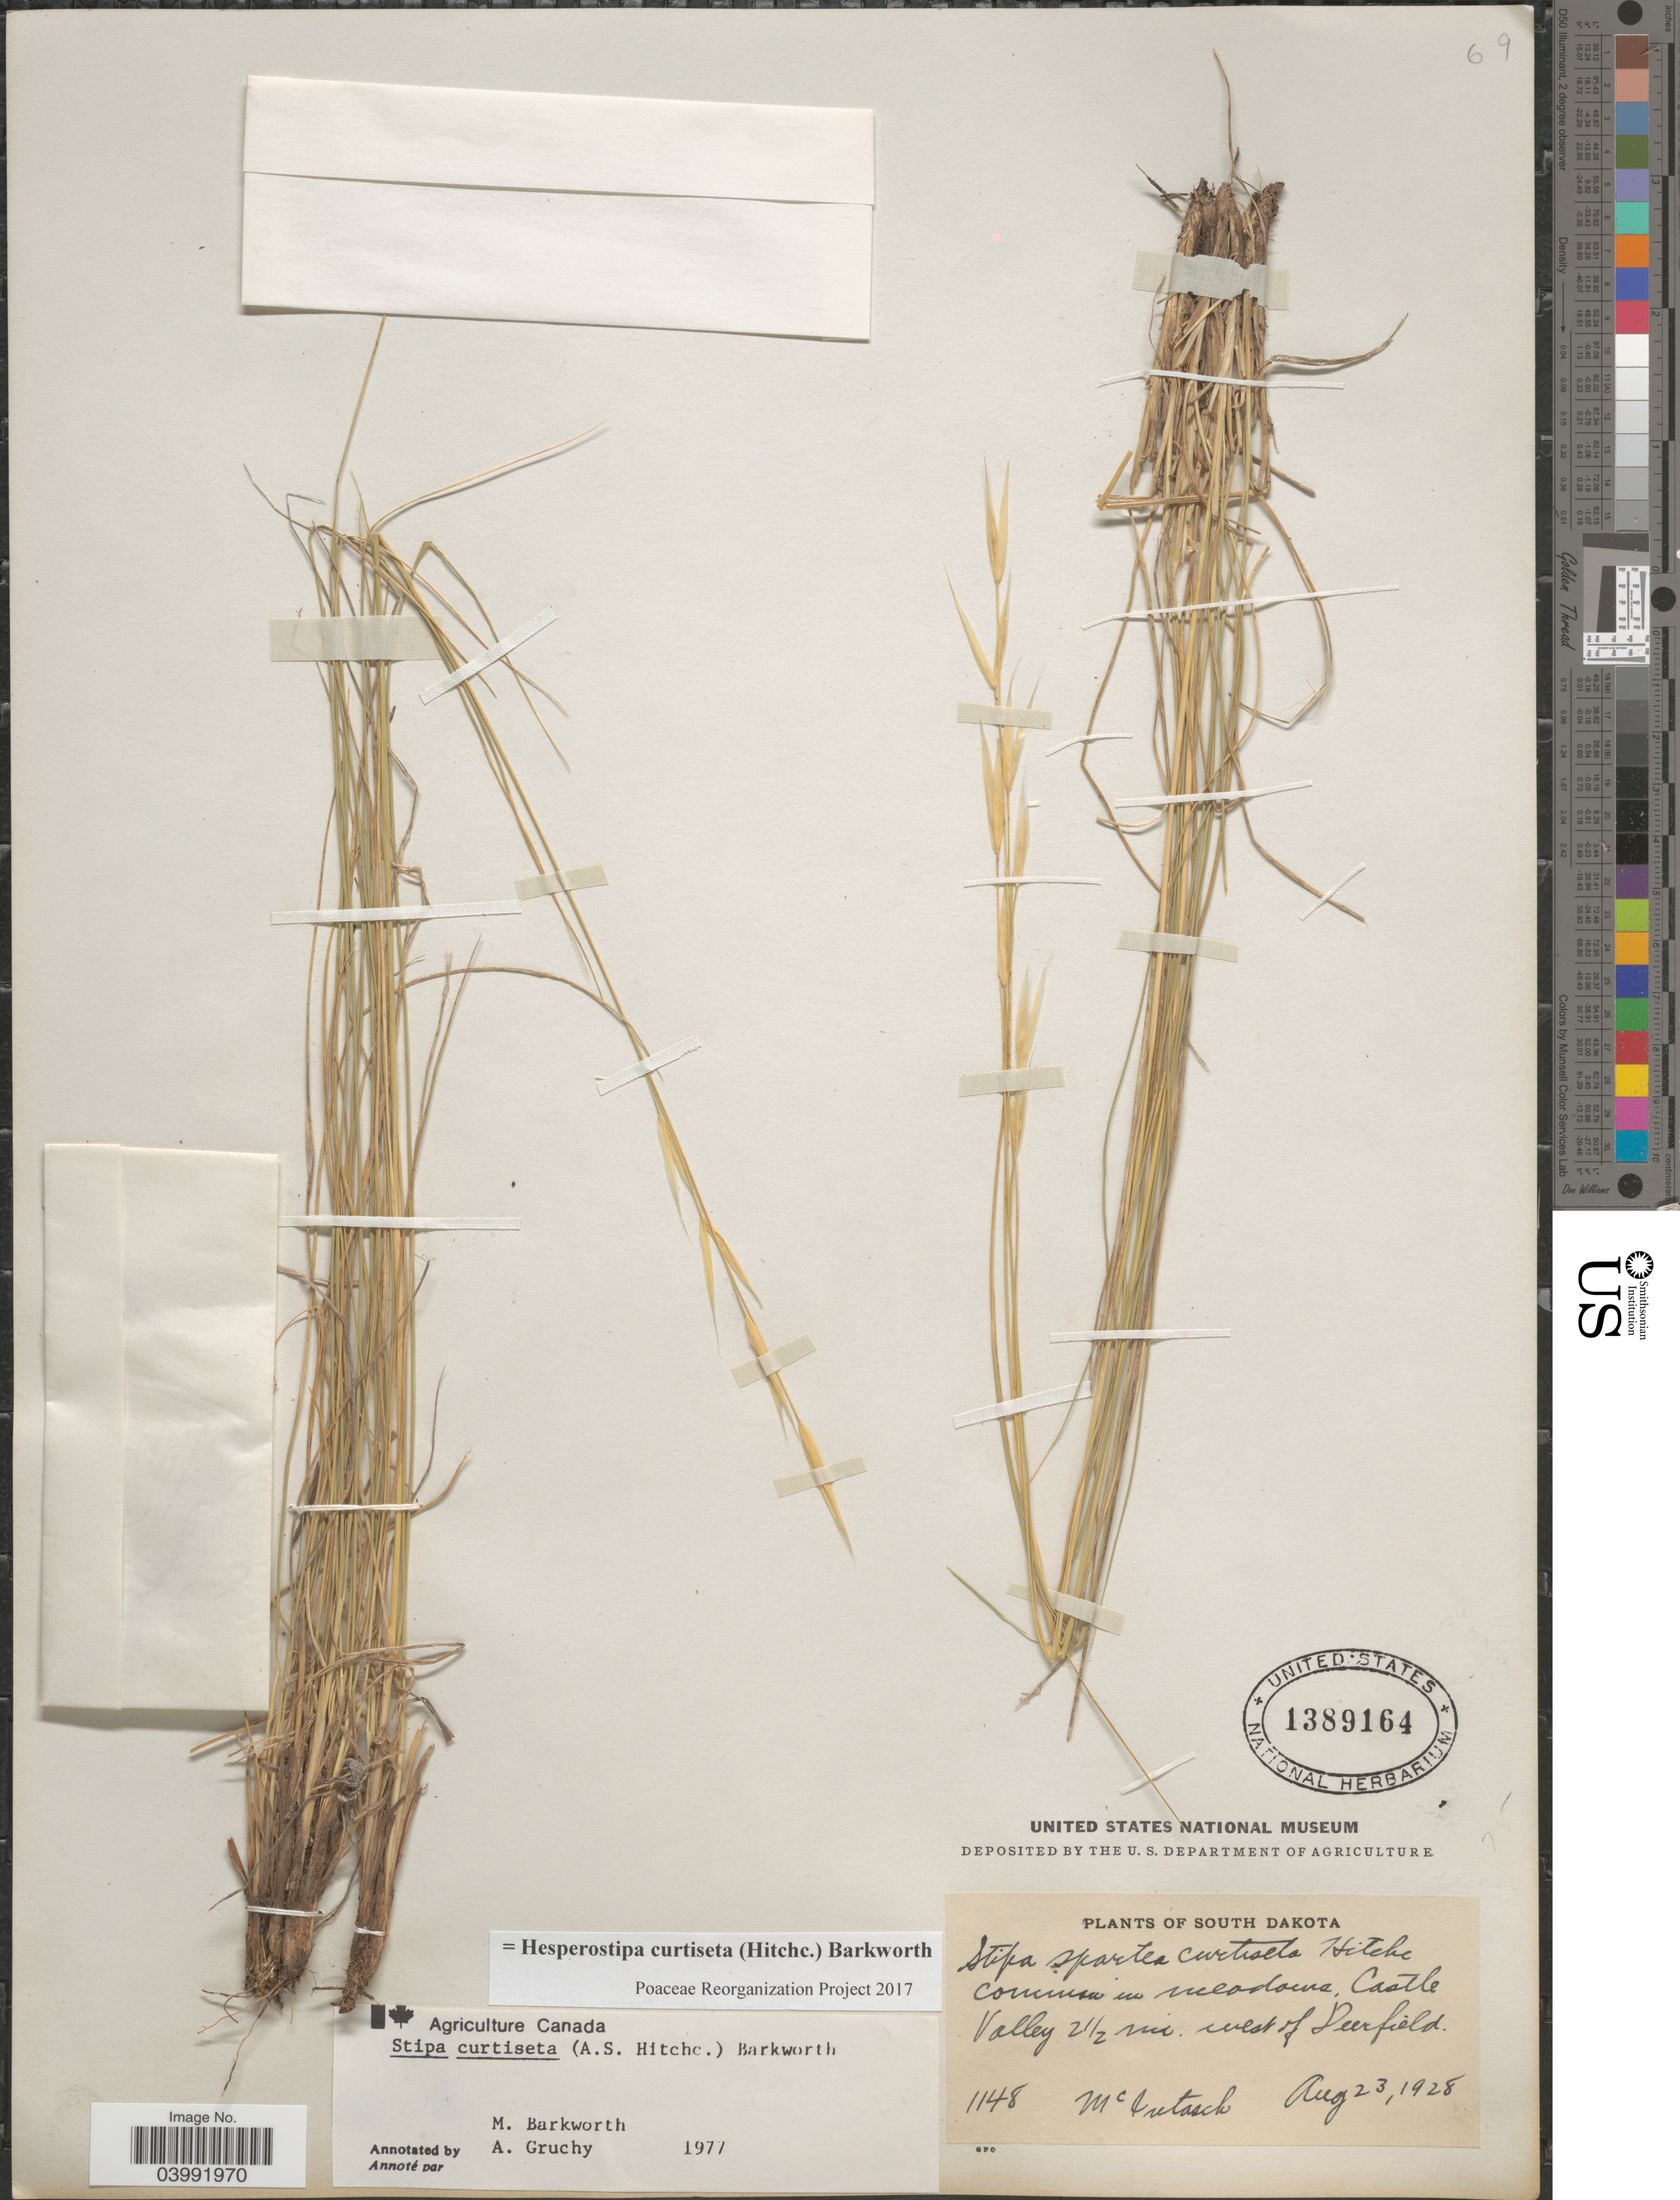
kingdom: Plantae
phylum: Tracheophyta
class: Liliopsida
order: Poales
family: Poaceae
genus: Hesperostipa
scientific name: Hesperostipa curtiseta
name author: (Hitchc.) Barkworth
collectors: McIntosh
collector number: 1148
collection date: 1928-08-23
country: United States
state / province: South Dakota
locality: Castle Valley 2½ mi. west of Deerfield.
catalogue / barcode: US 1389164